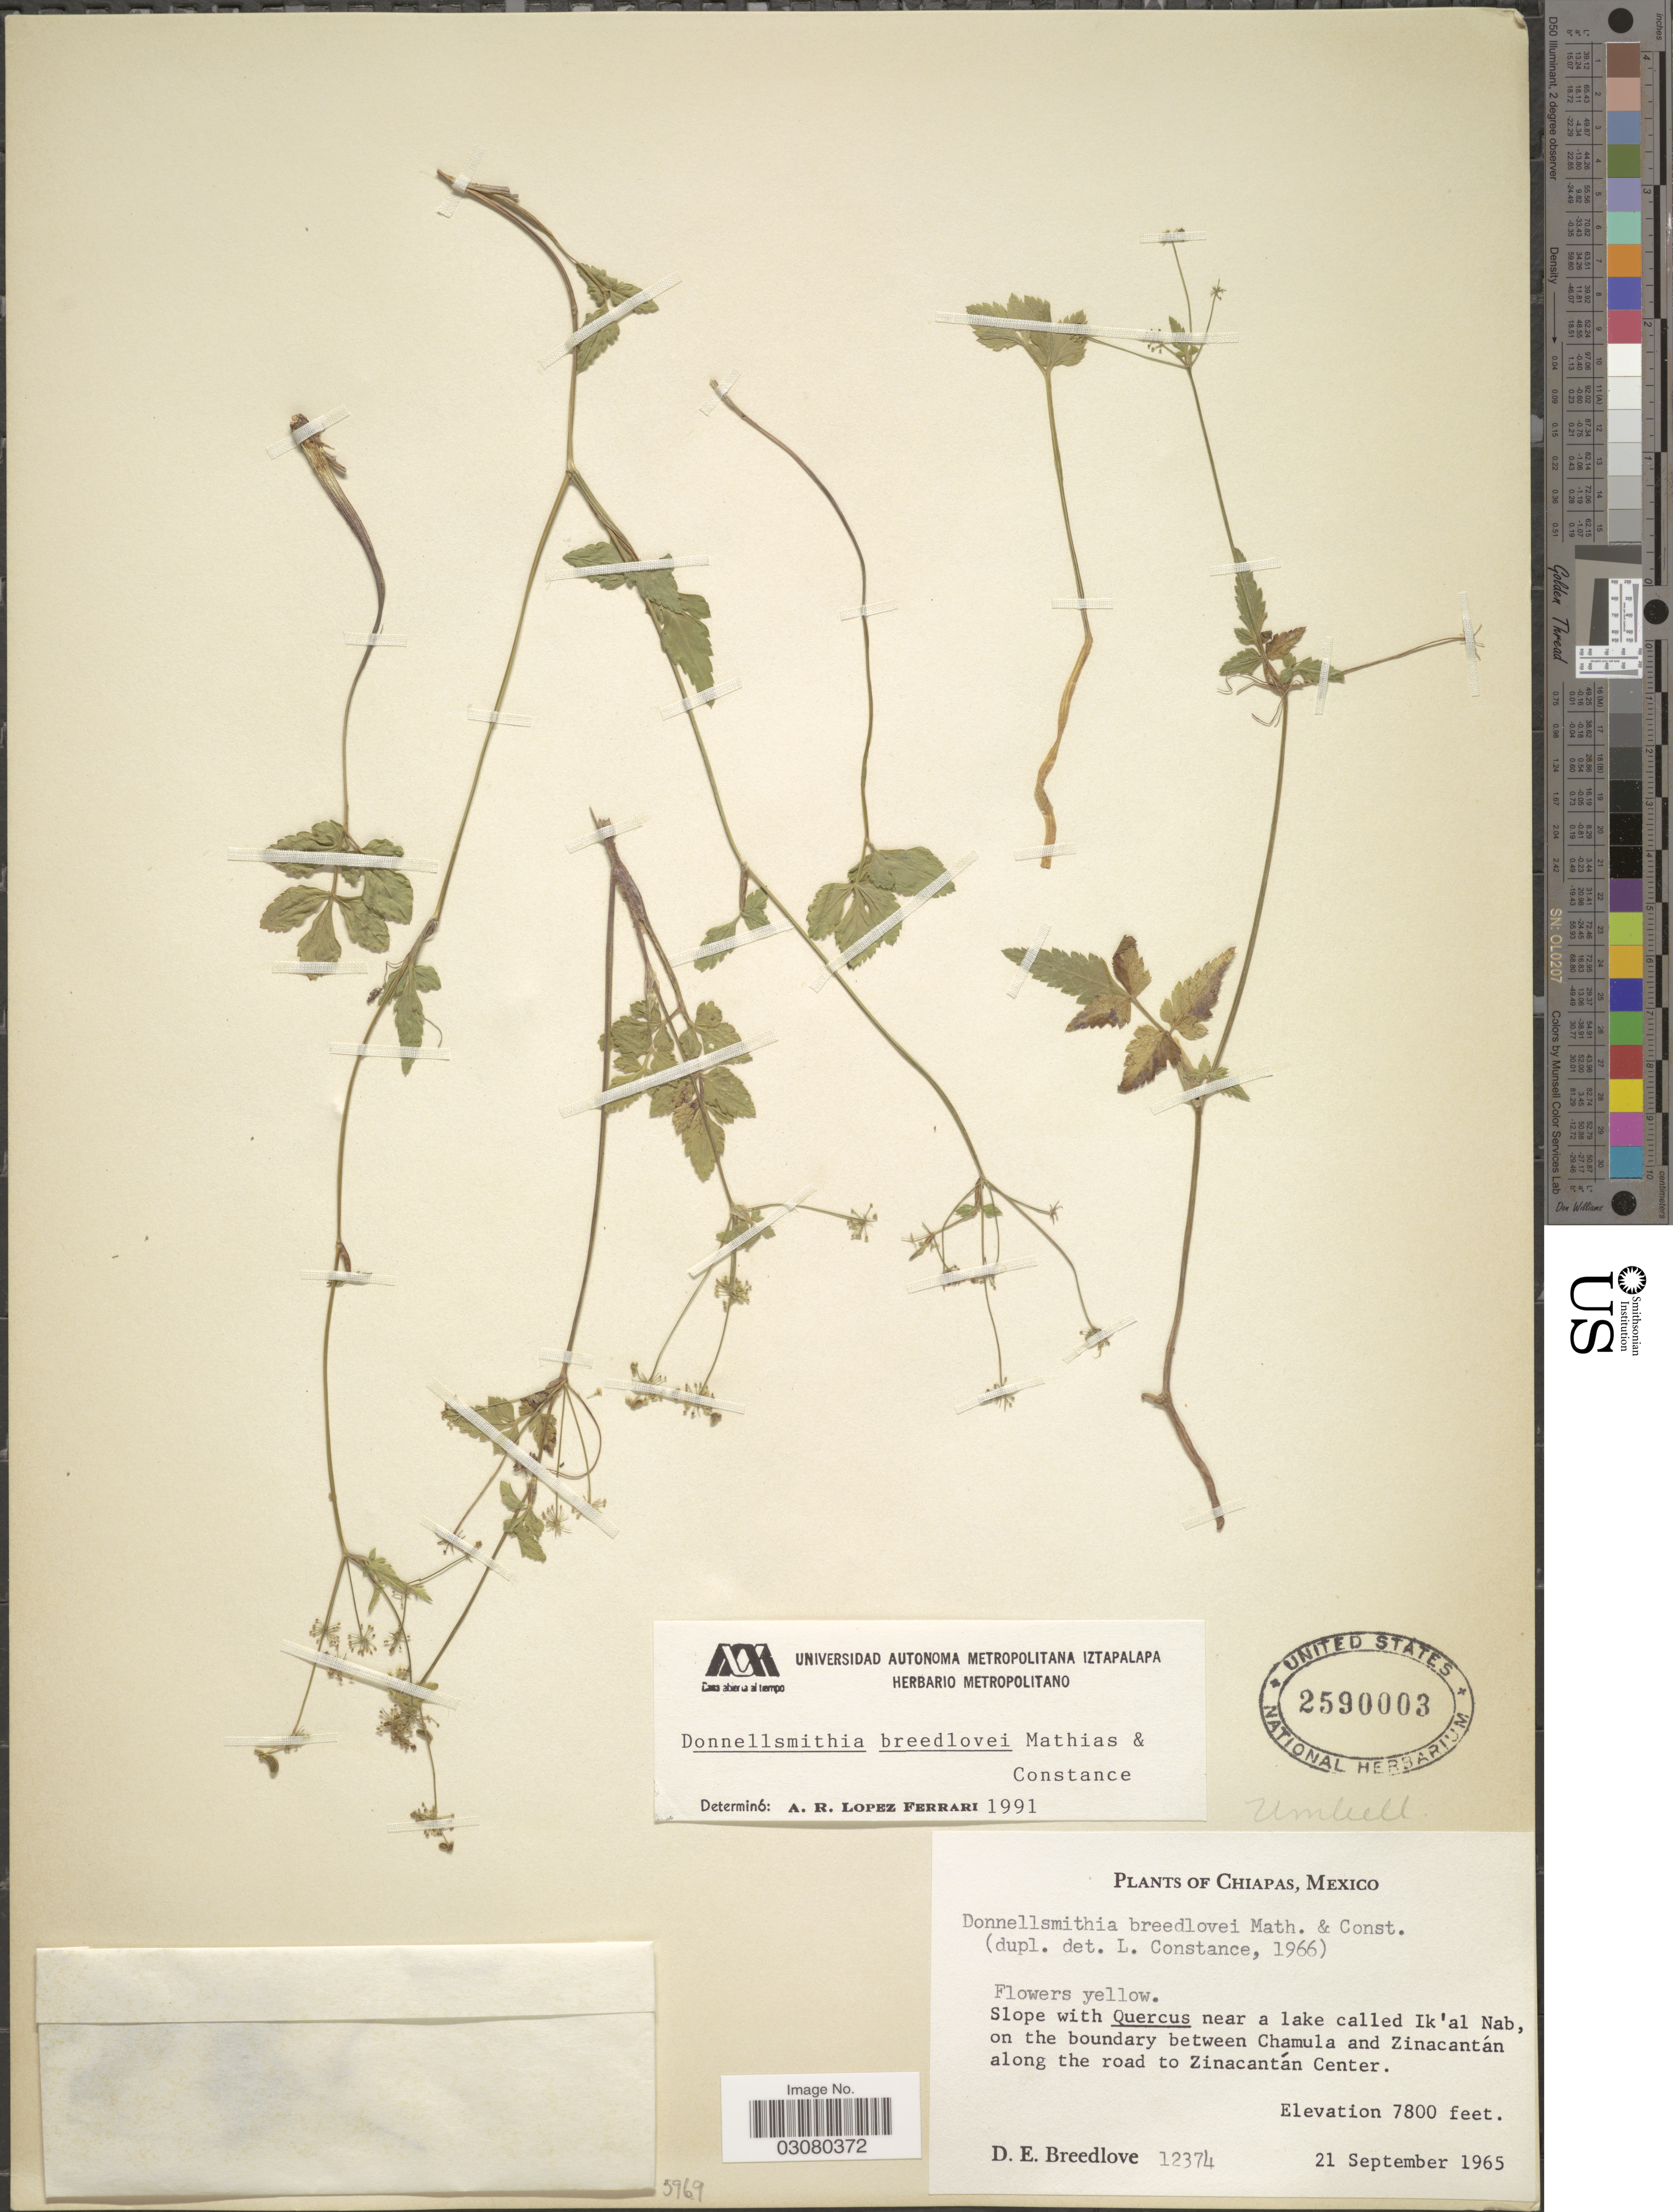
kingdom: Plantae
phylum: Tracheophyta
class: Magnoliopsida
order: Apiales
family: Apiaceae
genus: Donnellsmithia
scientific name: Donnellsmithia breedlovei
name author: Mathias & Constance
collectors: D. E. Breedlove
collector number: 12374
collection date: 1965-09-21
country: Mexico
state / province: Chiapas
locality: Near a lake called Ik'al Nab, on the boundary between Chamula and Zinacantán along the road to Zinacantán Center.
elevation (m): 2377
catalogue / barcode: US 2590003